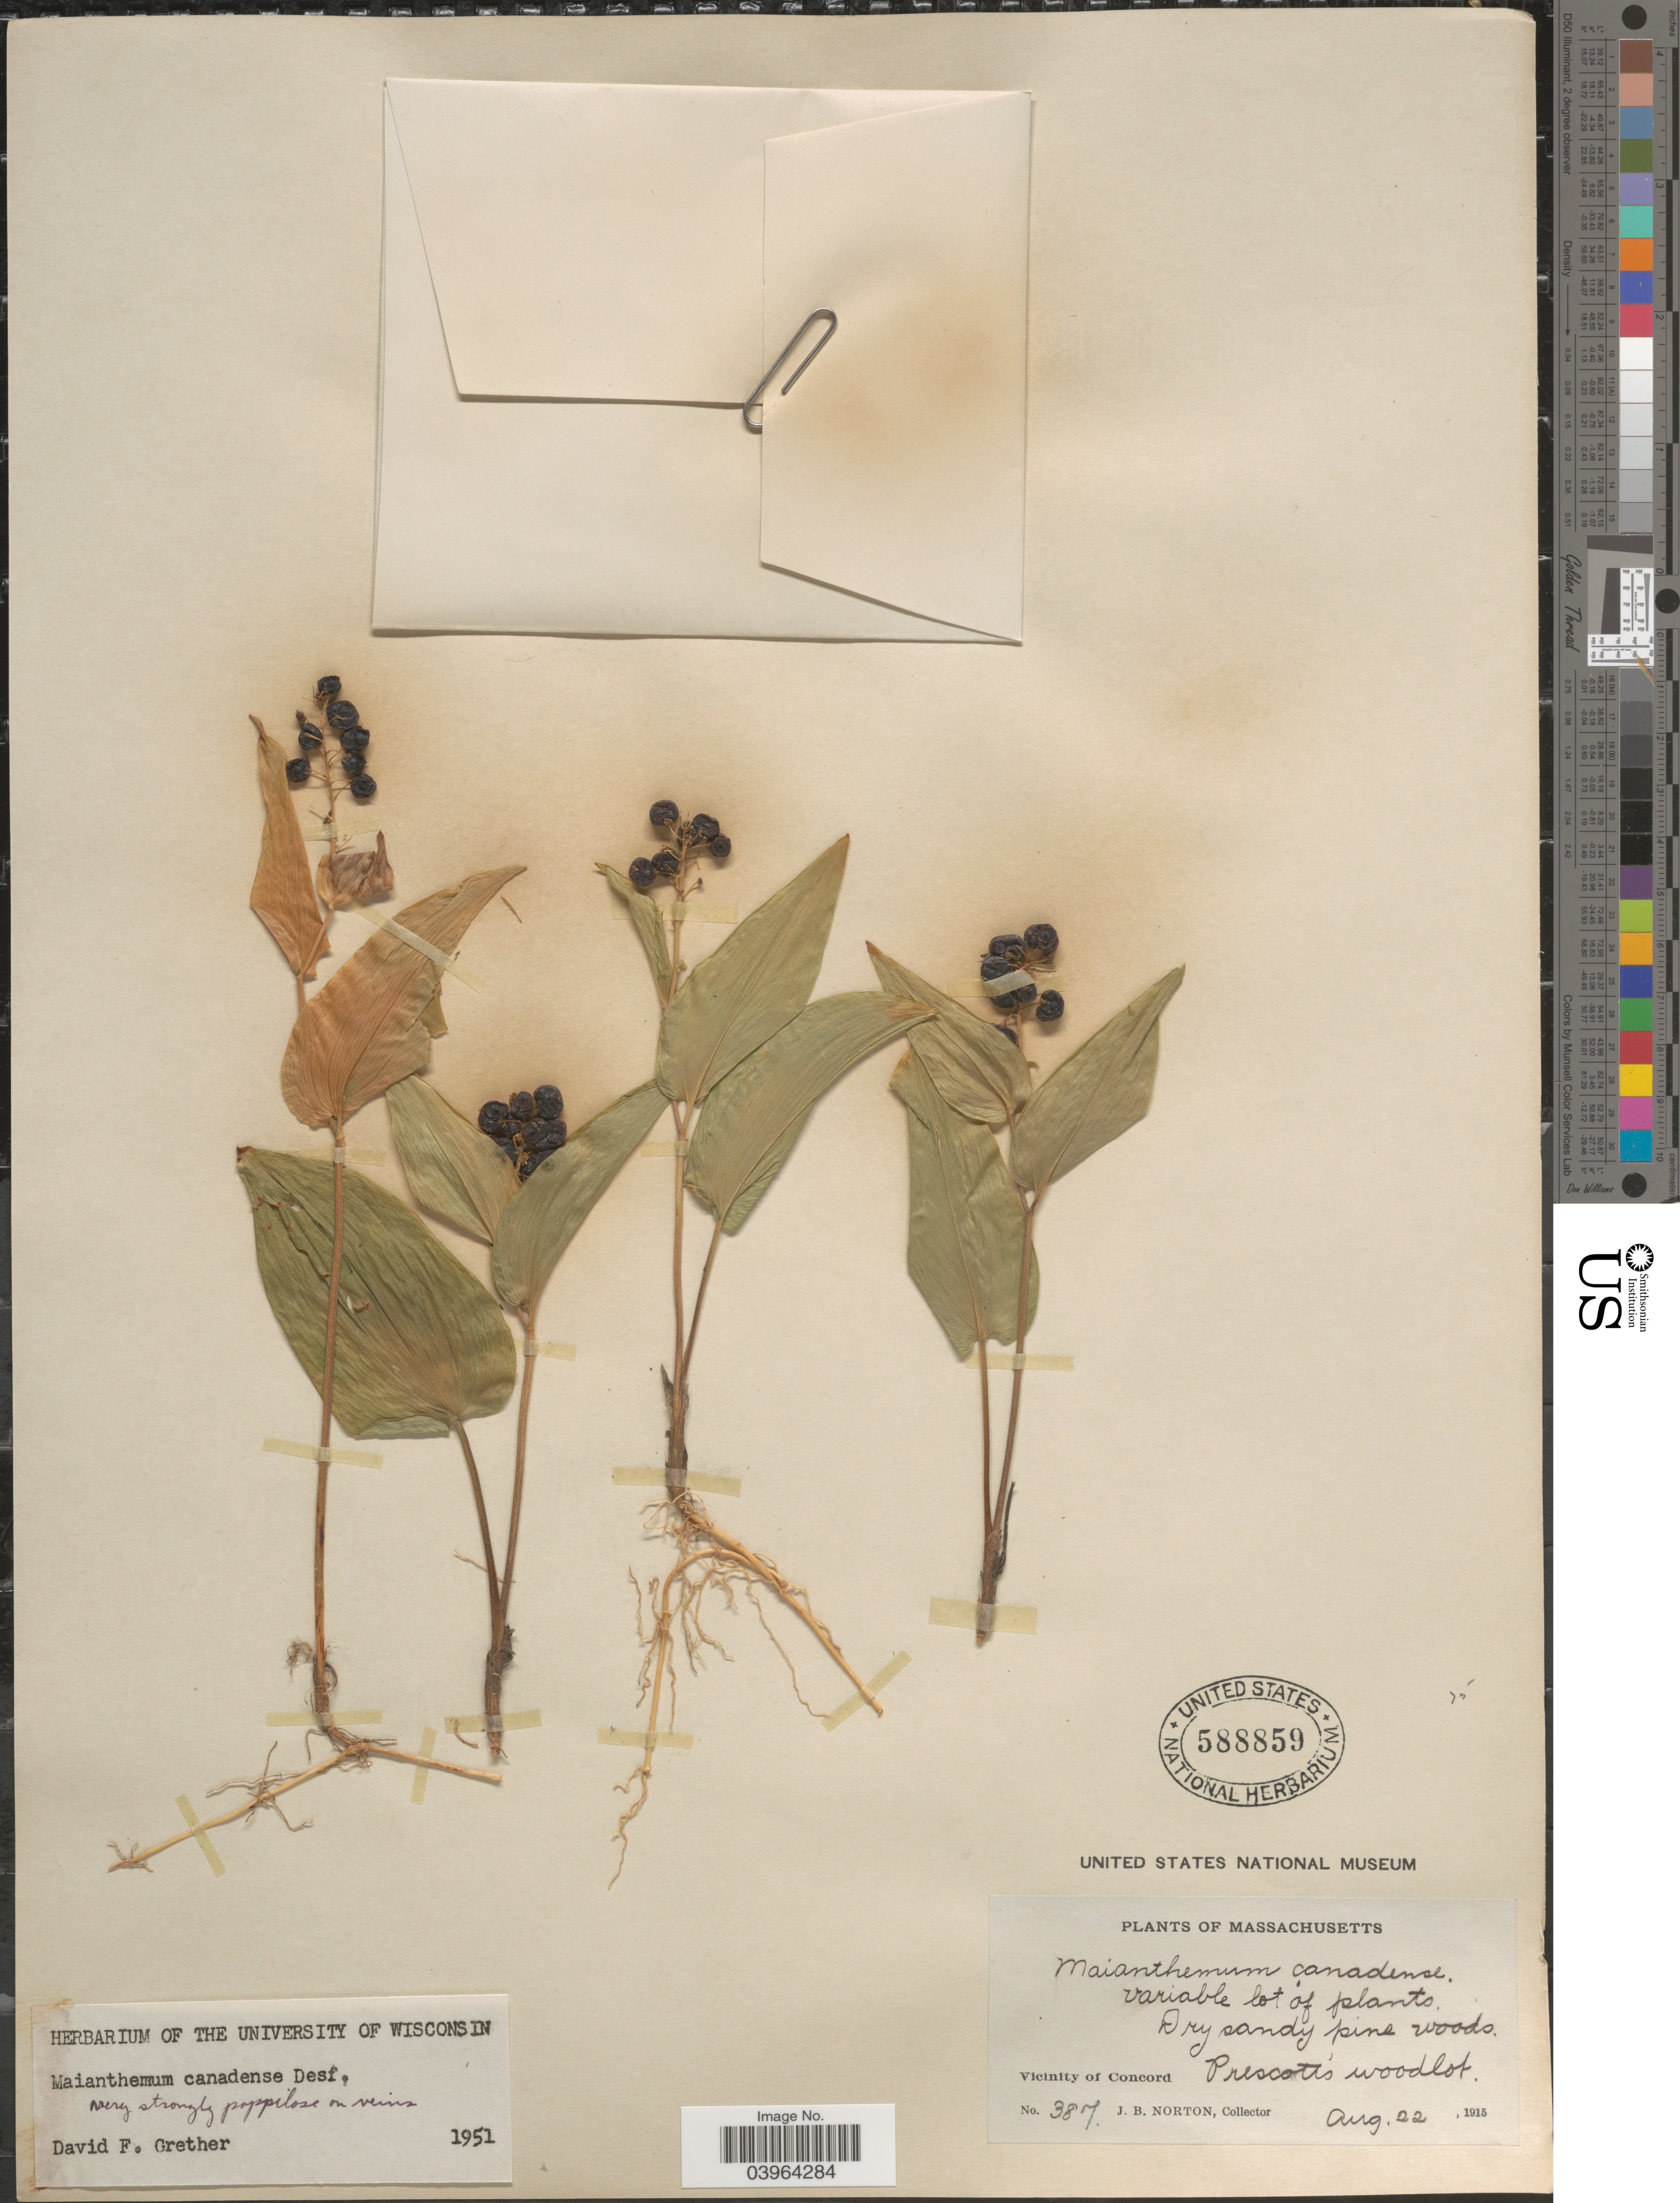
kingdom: Plantae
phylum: Tracheophyta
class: Liliopsida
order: Asparagales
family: Asparagaceae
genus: Maianthemum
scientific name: Maianthemum canadense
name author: Desf.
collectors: J. B. Norton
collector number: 387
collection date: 1915-08-22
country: United States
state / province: Massachusetts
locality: Vicinity of Concord. Prescott's woodlot.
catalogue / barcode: US 588859